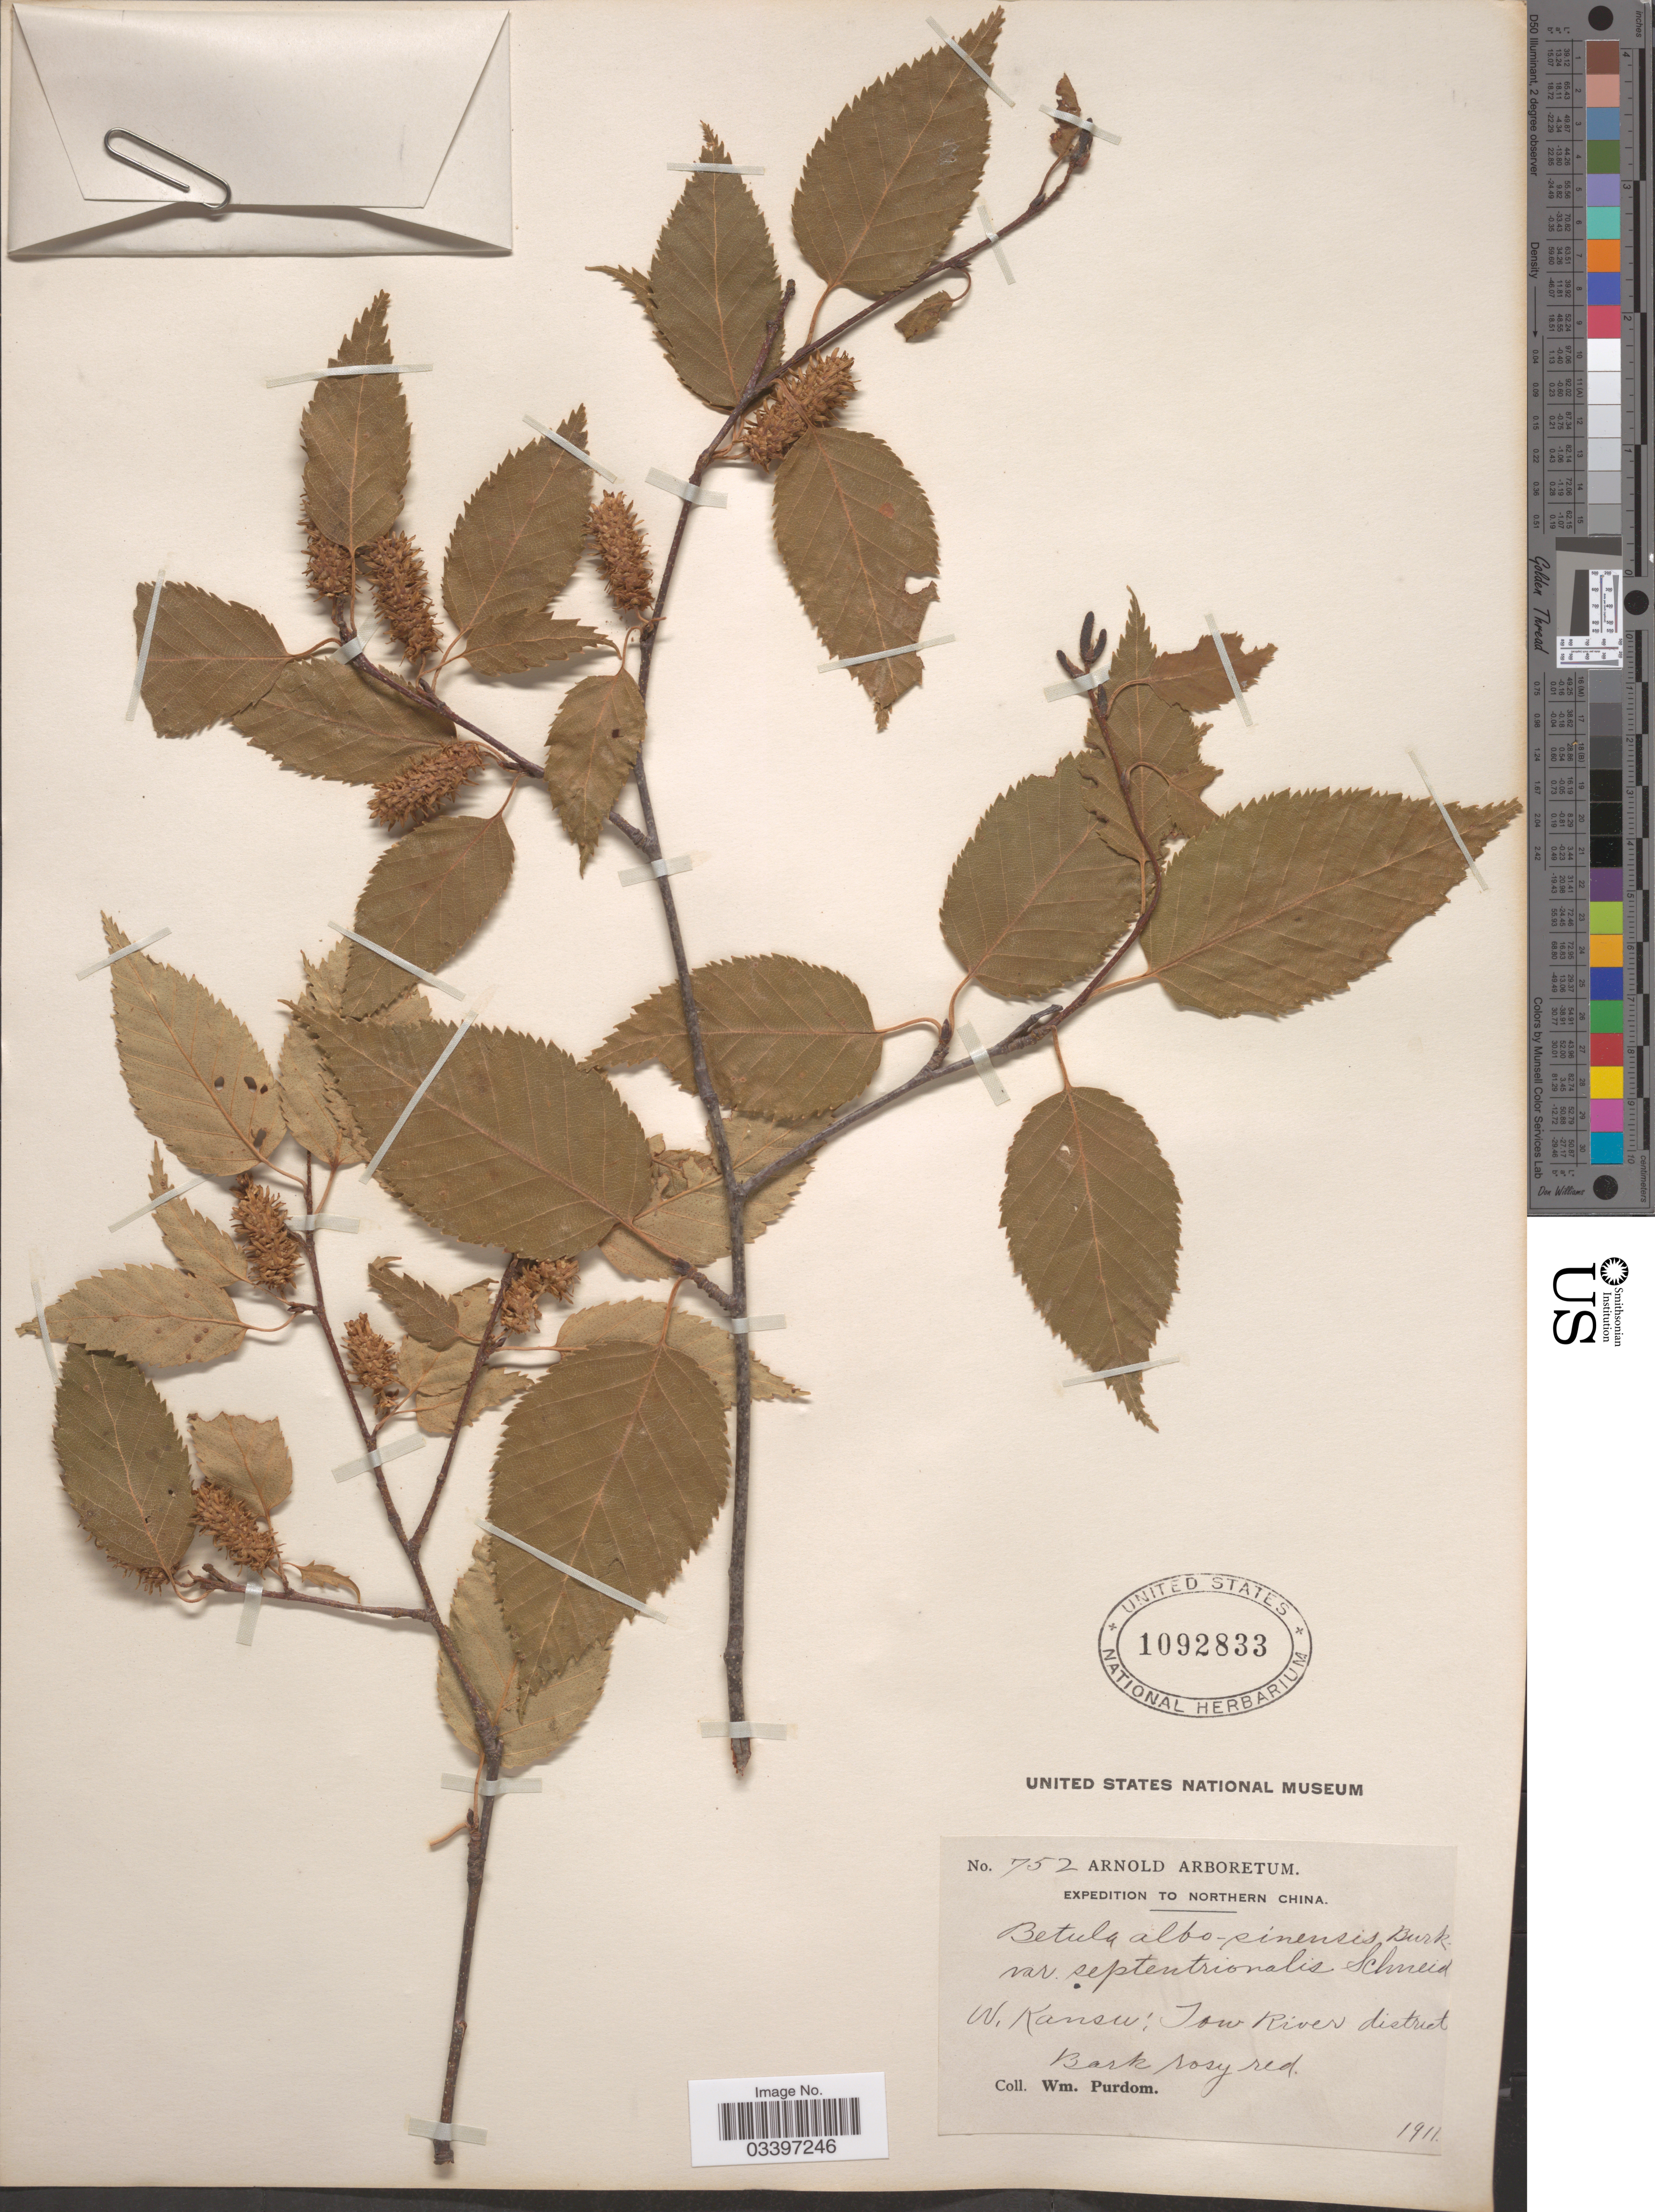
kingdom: Plantae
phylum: Tracheophyta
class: Magnoliopsida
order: Fagales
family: Betulaceae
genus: Betula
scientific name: Betula albosinensis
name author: Burkill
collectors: W. Purdom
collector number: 752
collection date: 1911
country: China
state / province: Gansu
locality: Northern China. W. Kansu: Tow River district Bark rosy red.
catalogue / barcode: US 1092833